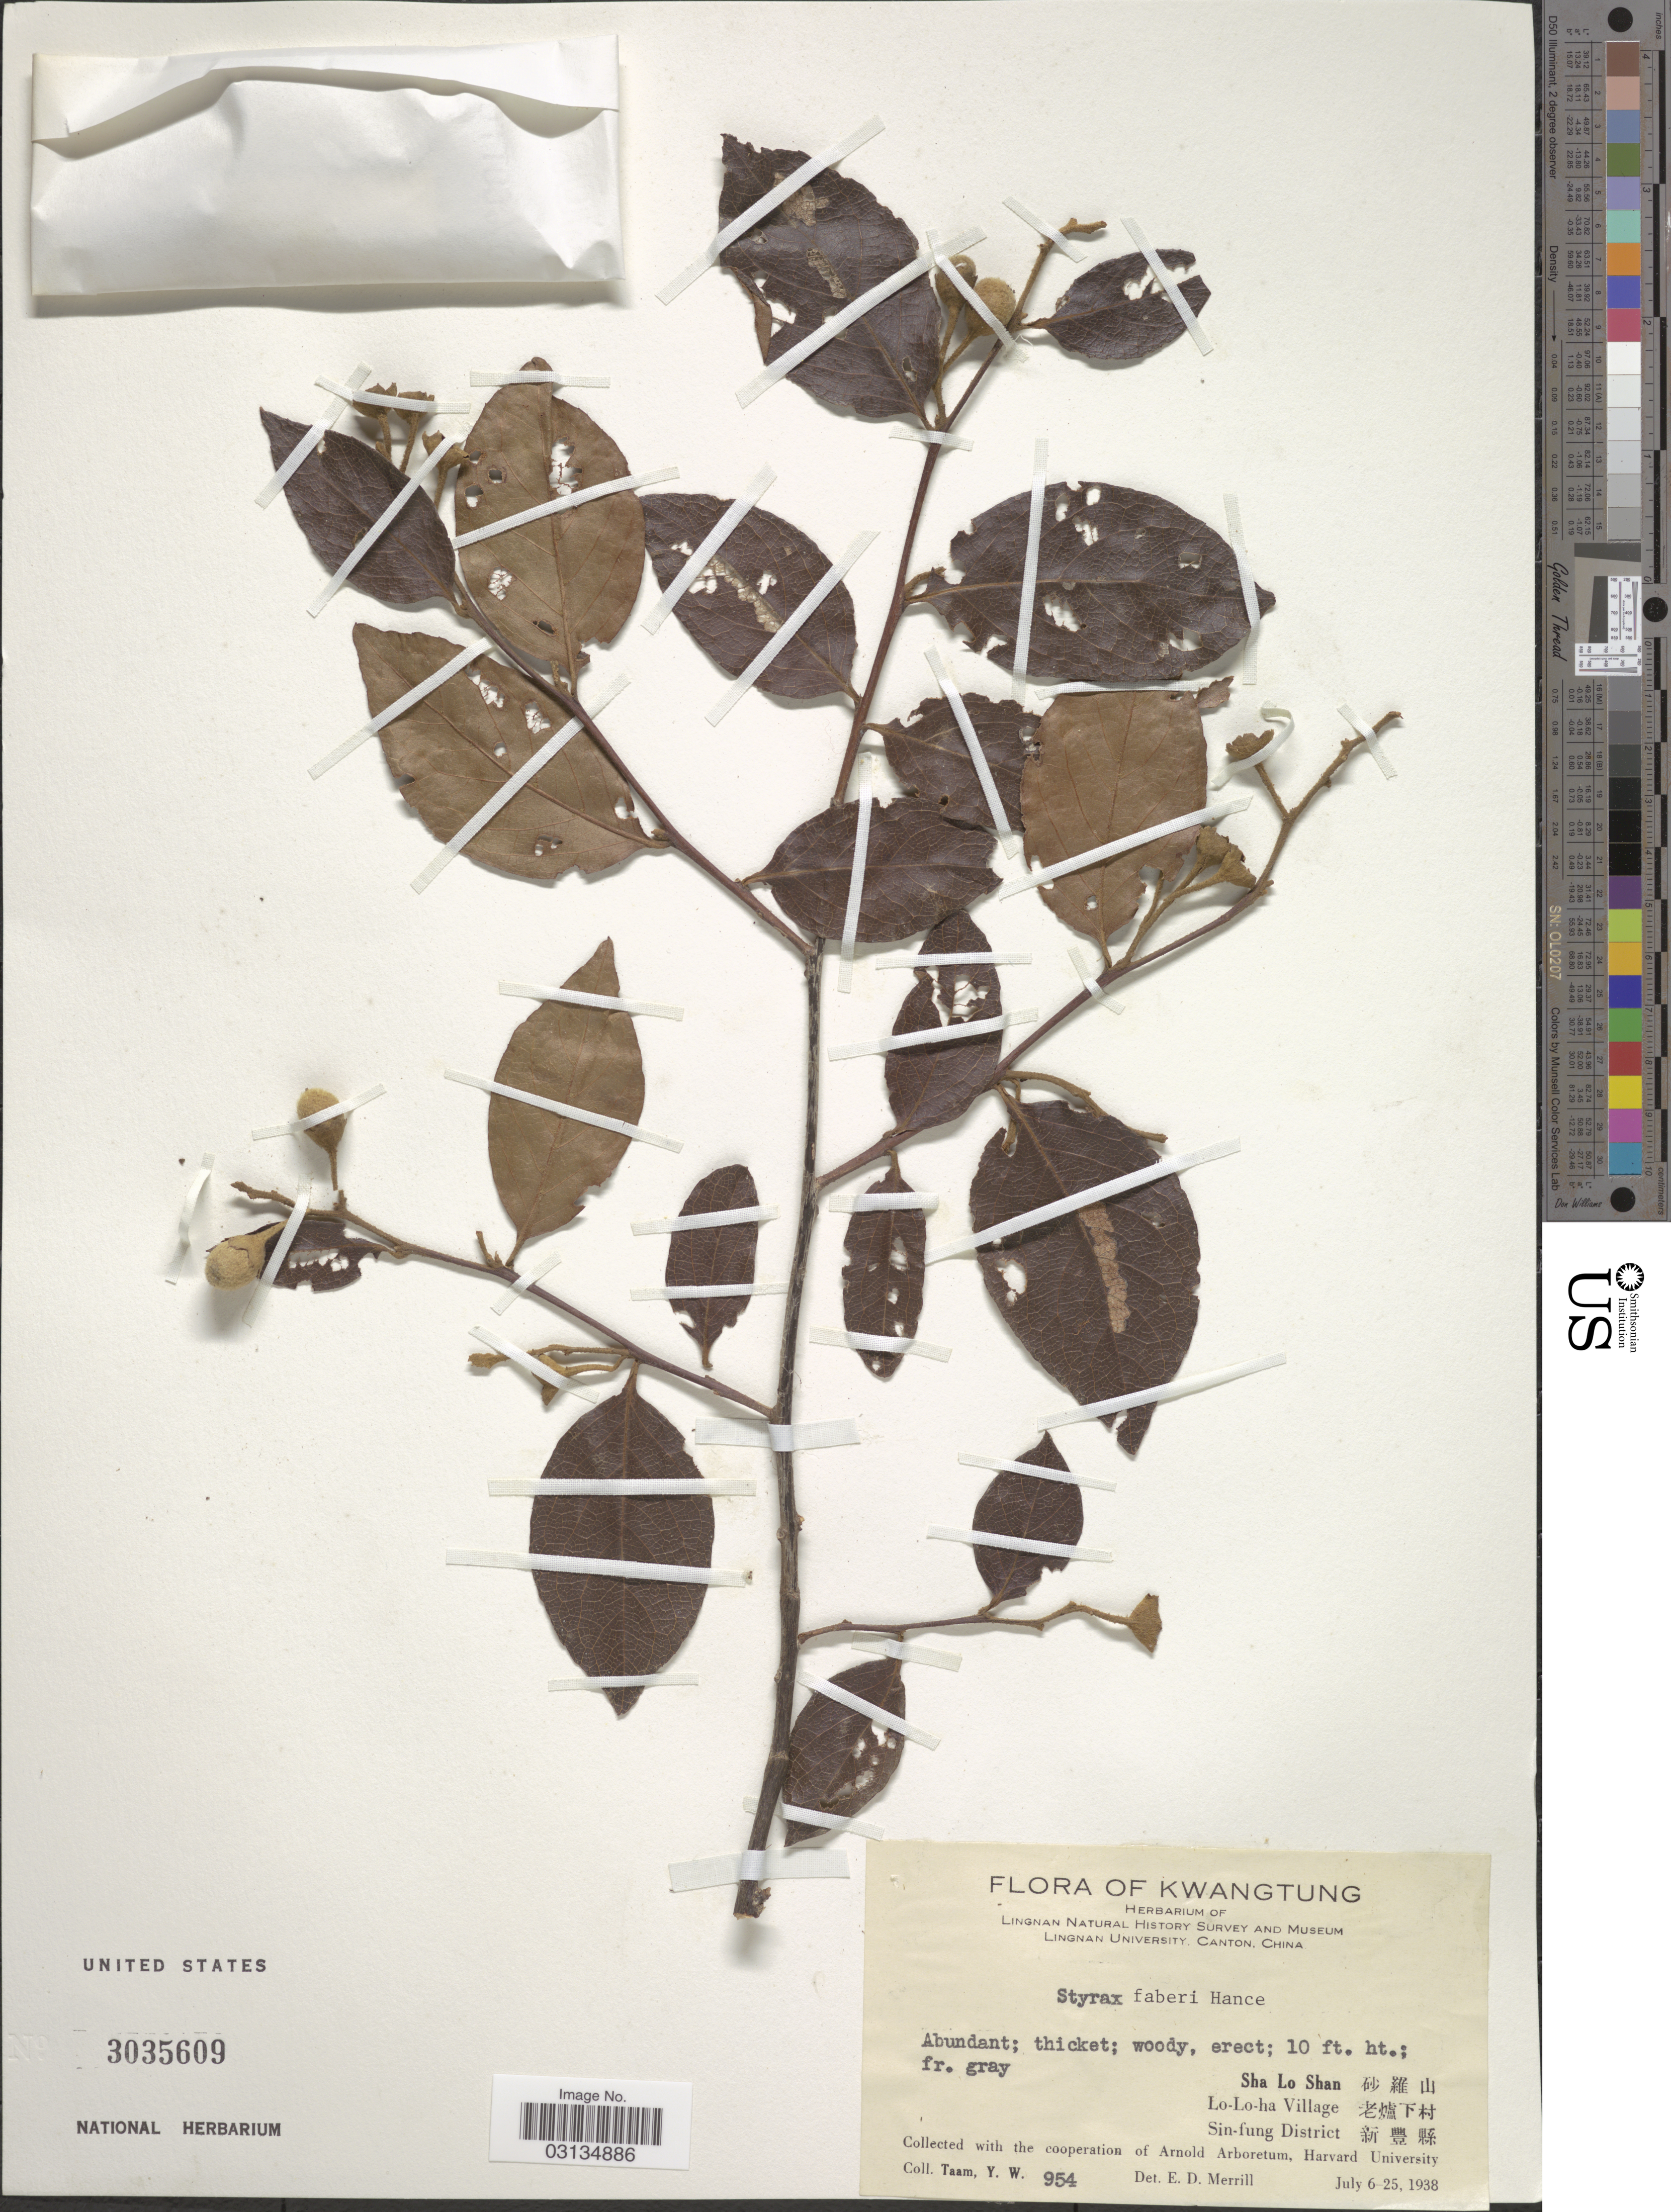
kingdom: Plantae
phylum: Tracheophyta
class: Magnoliopsida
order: Ericales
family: Styracaceae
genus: Styrax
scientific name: Styrax faberi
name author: Perkins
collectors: Y. W. Taam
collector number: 954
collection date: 1938-07-06/1938-07-25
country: China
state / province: Guangdong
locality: Kwangtung. Sha Lo Shan. Lo-Lo-ha Village. Sin-fung District.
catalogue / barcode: US 3035609